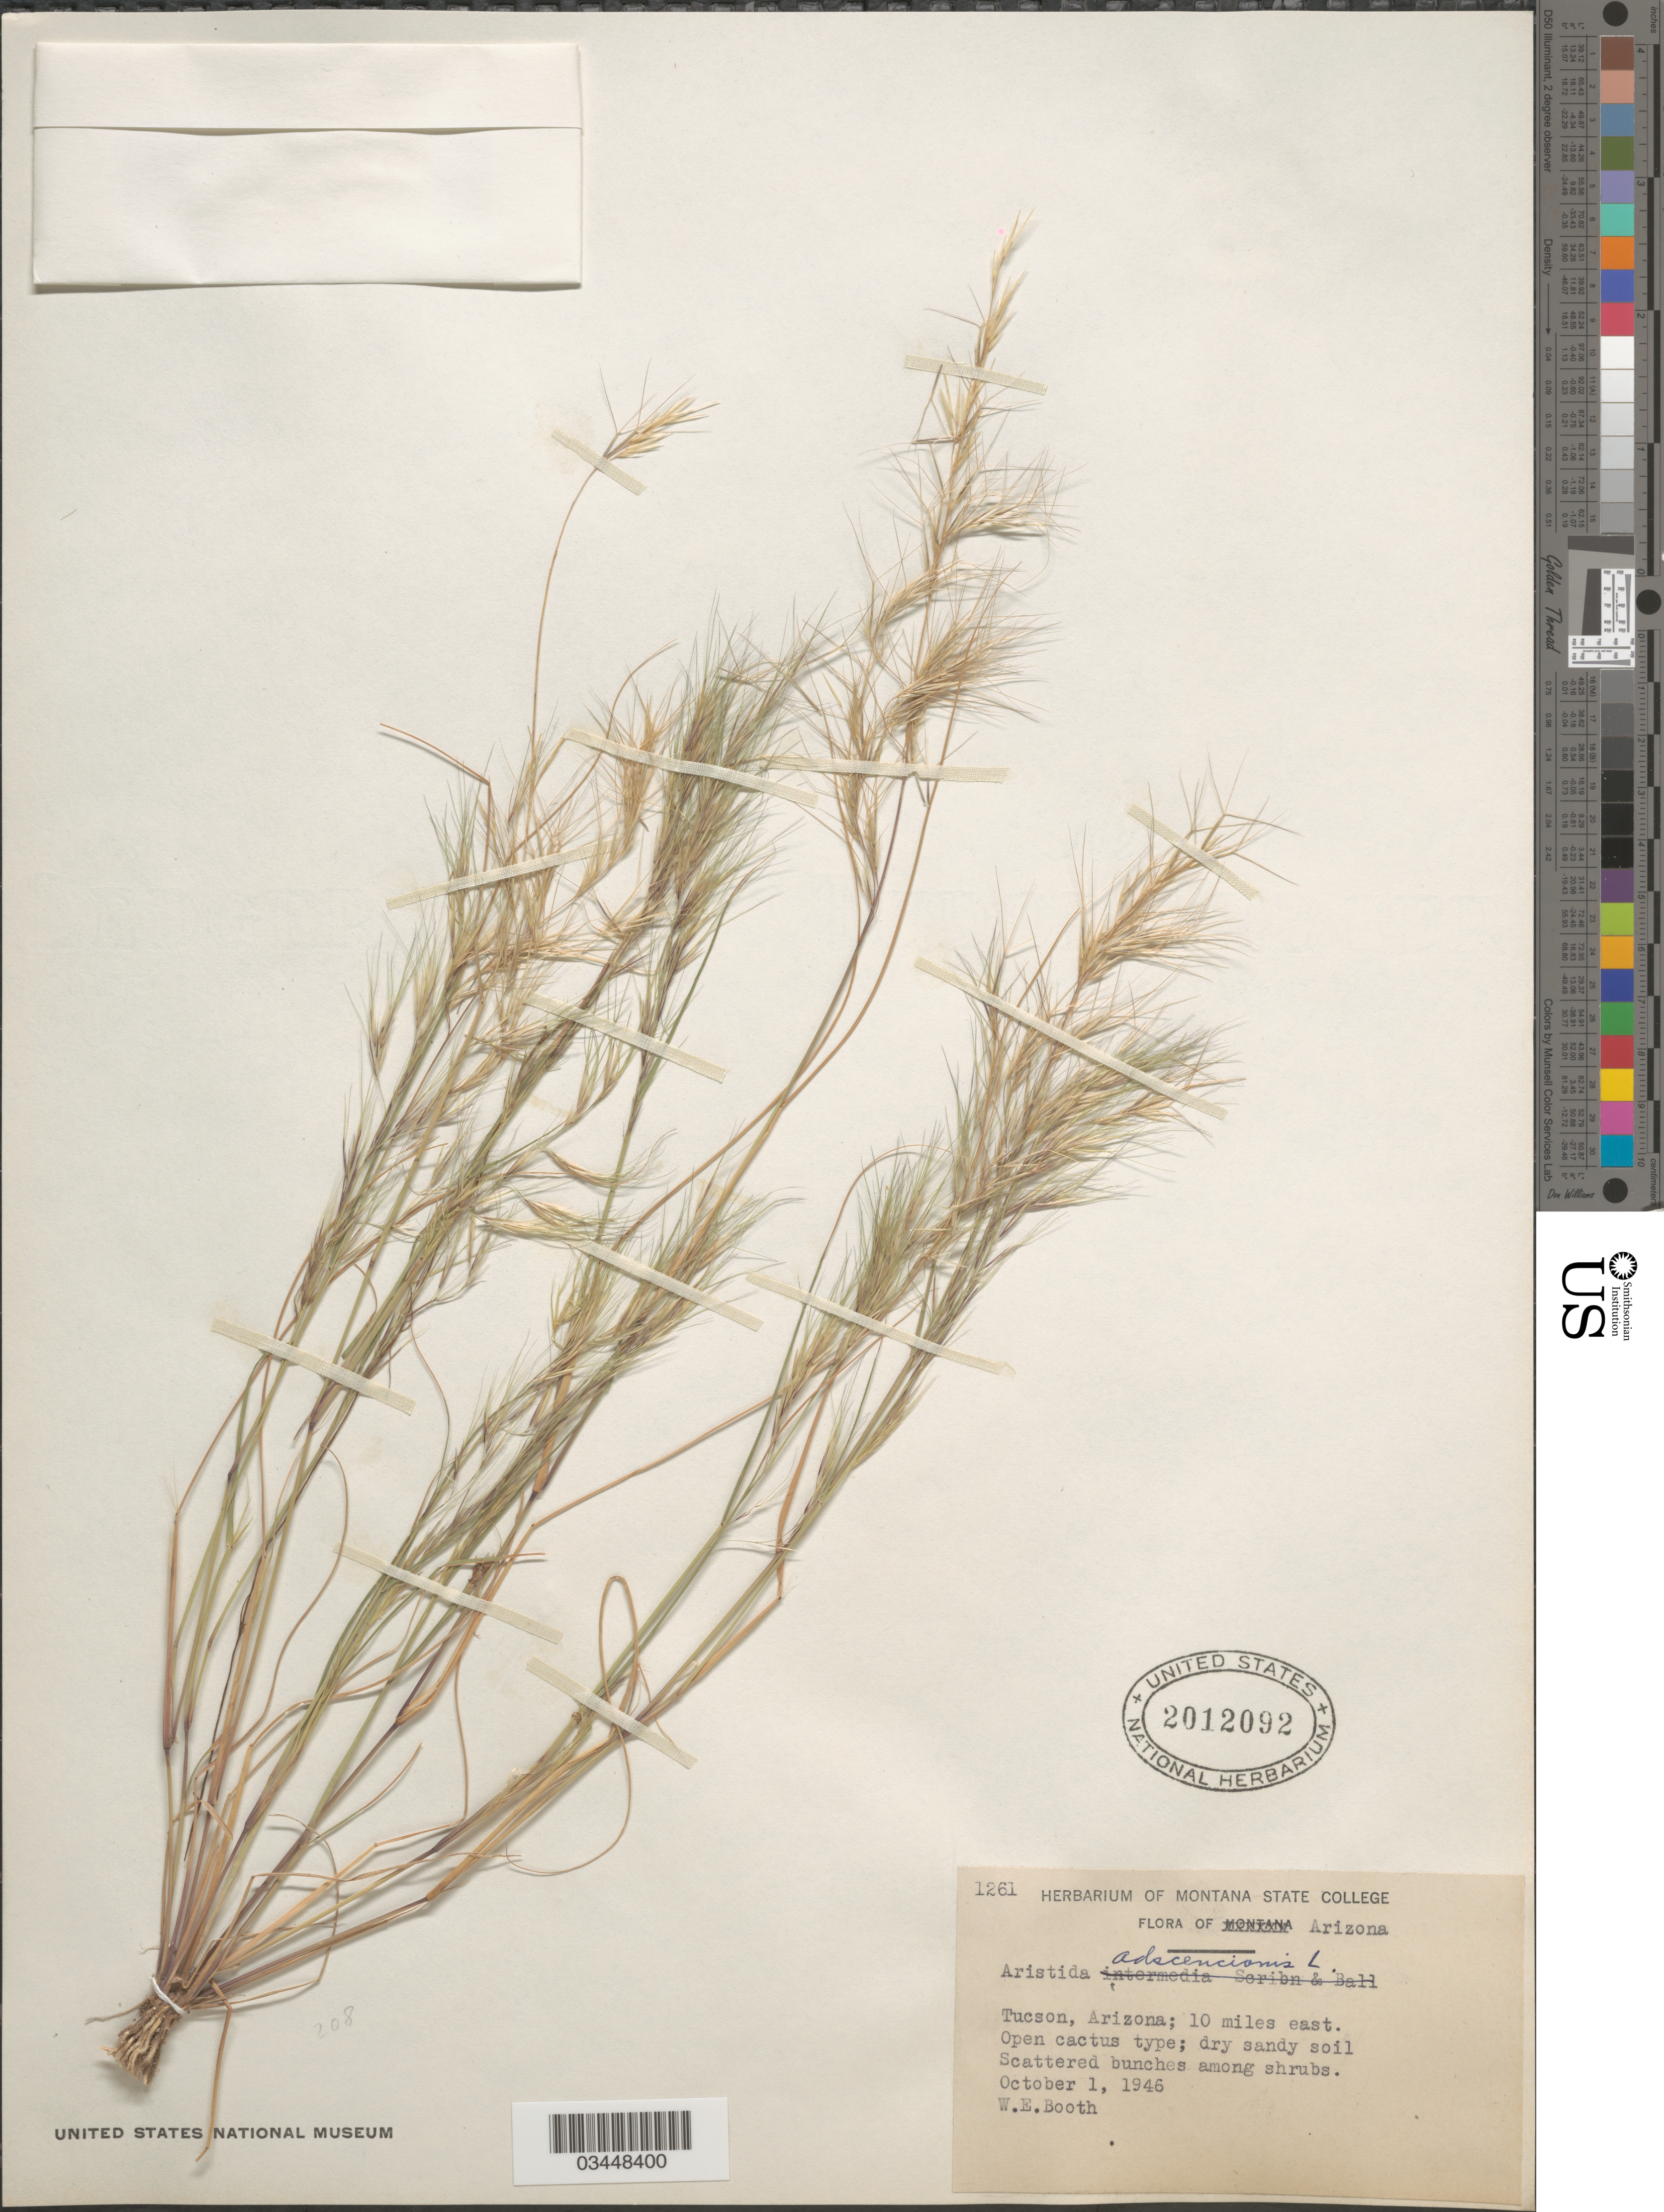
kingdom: Plantae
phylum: Tracheophyta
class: Liliopsida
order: Poales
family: Poaceae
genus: Aristida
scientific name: Aristida adscensionis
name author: L.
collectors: W. Booth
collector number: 1261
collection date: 1946-10-01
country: United States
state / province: Arizona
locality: Tucson; 10 miles east.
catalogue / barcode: US 2012092